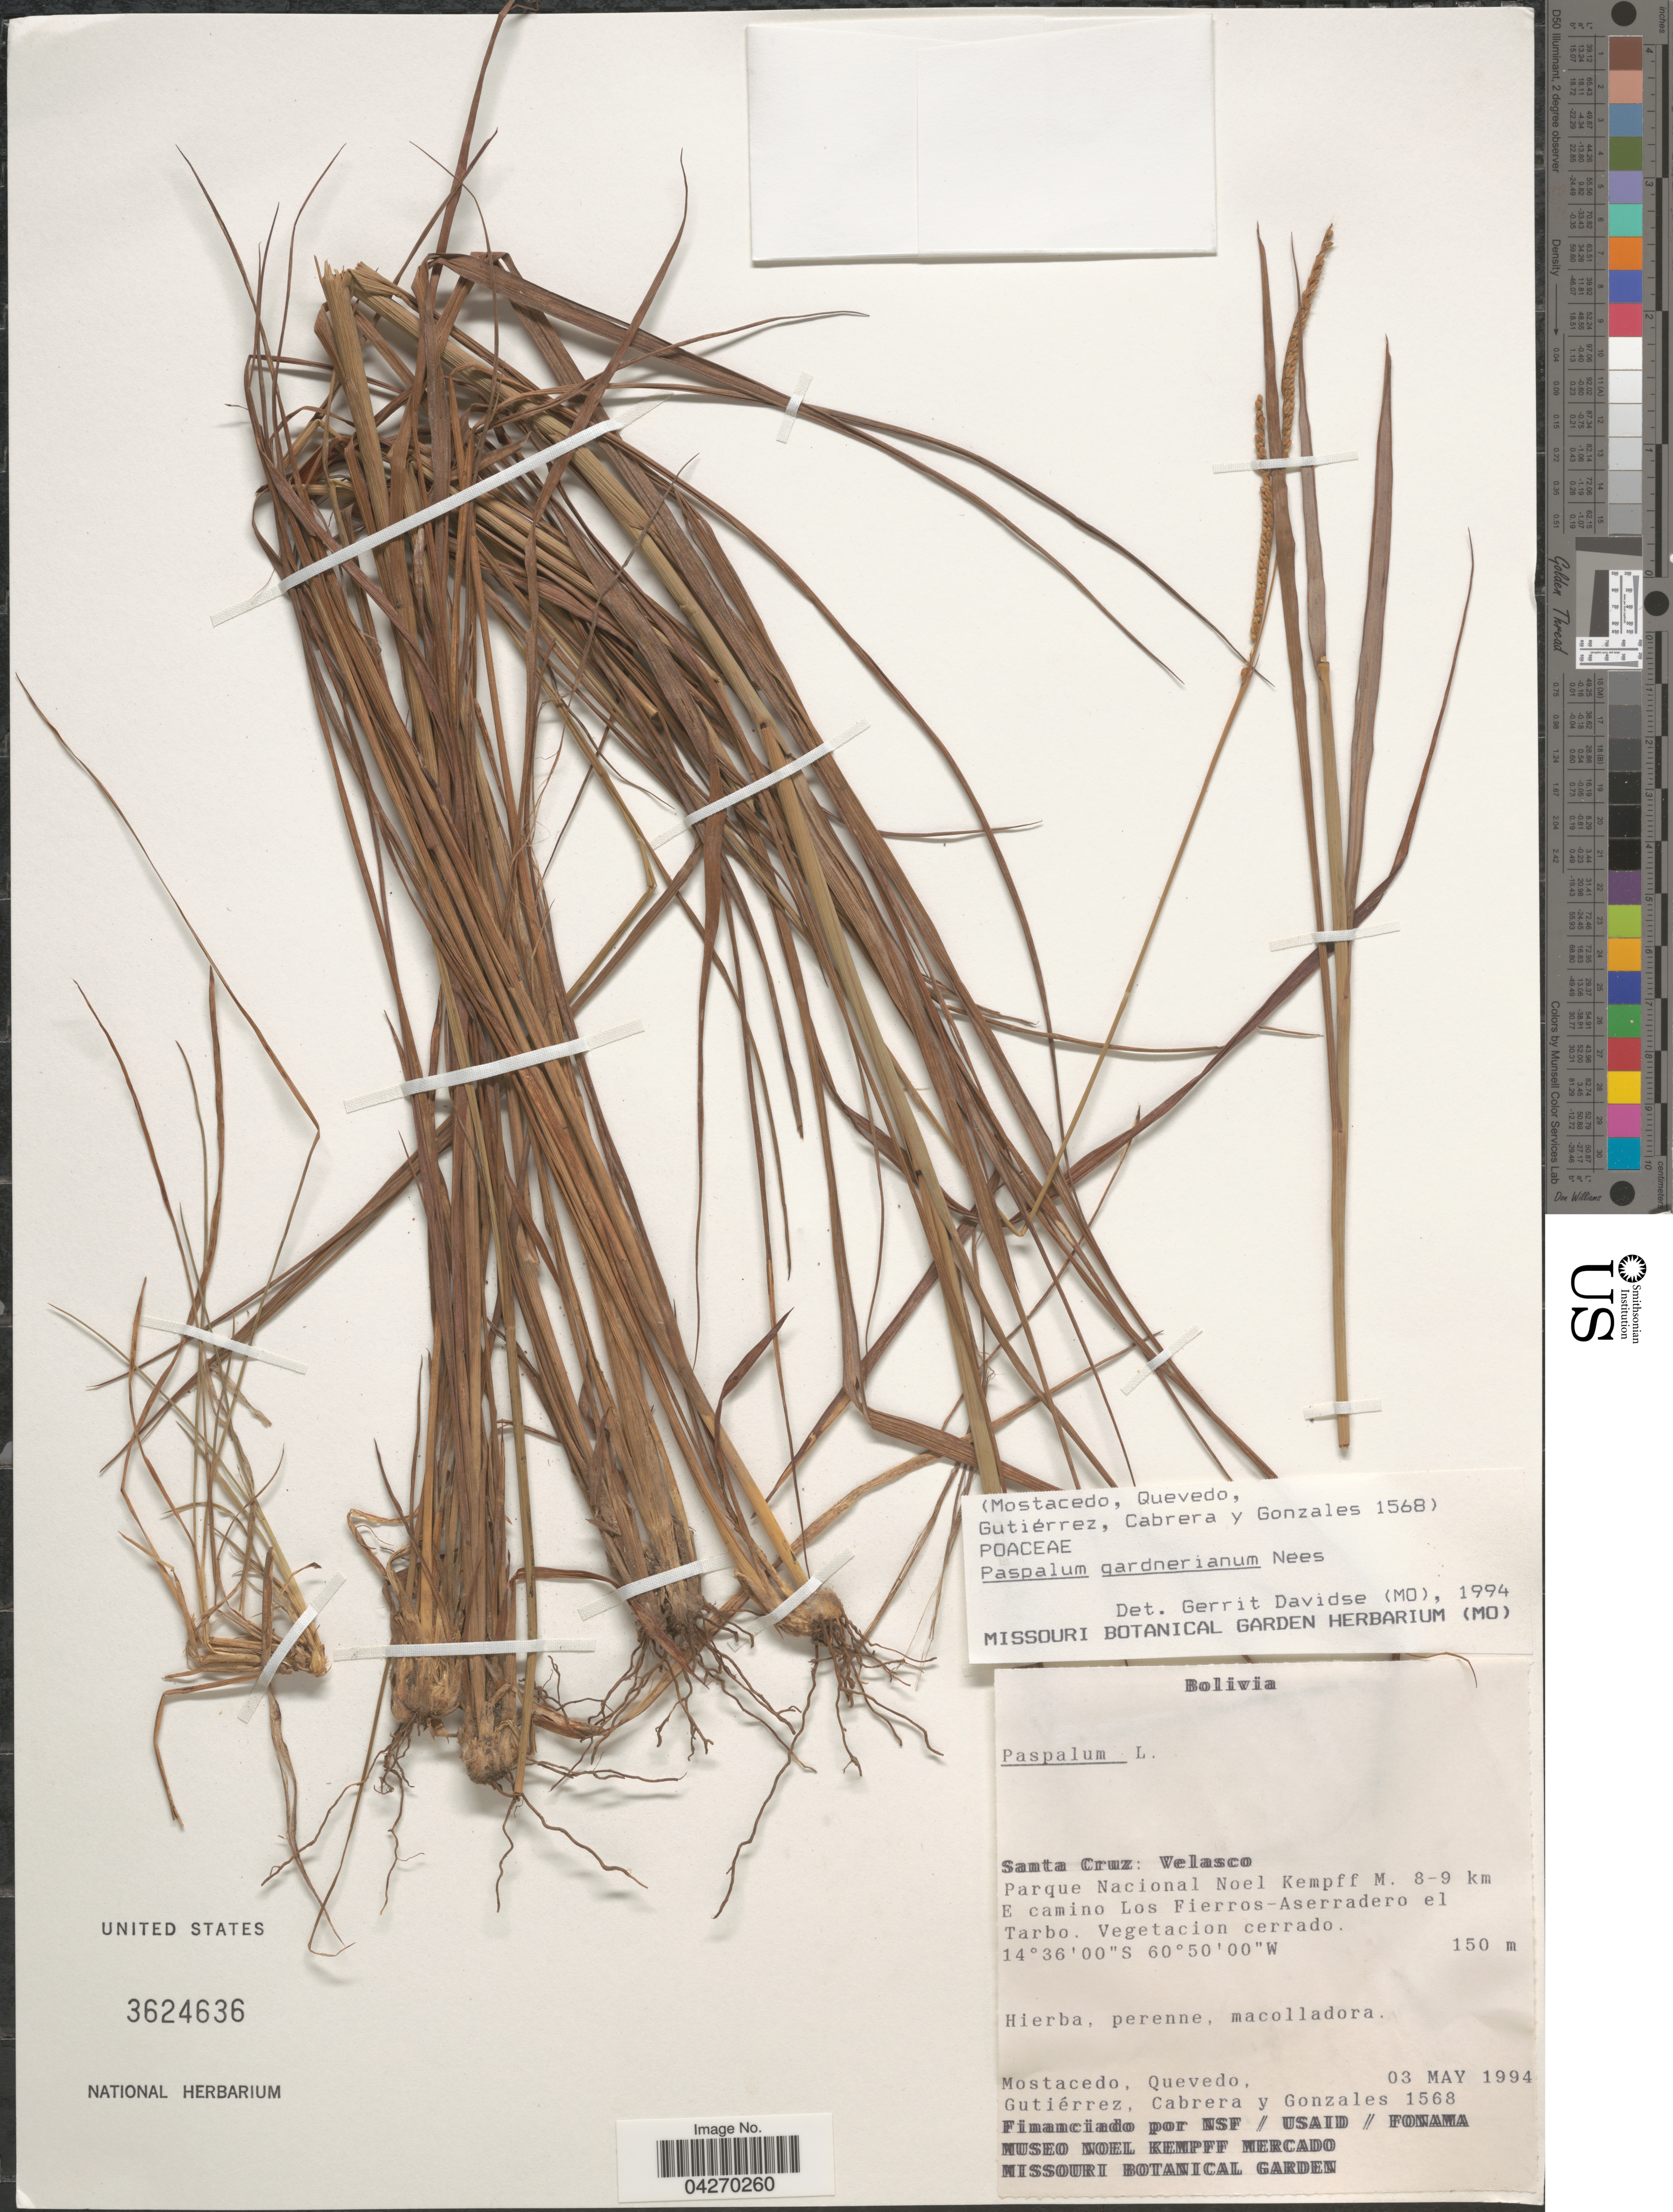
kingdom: Plantae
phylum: Tracheophyta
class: Liliopsida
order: Poales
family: Poaceae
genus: Paspalum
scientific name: Paspalum gardnerianum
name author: Nees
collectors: Mostacedo, --, -- Quevedo, Gutiérrez, --, Cabrera, -- & Gonzales, --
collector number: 1568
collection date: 1994-05-03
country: Bolivia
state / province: Santa Cruz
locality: Velasco. Parque Nacional Noel Kempff M. 8-9 km E camino Los Fierros-Aserradero el Tarbo.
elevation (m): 150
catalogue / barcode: US 3624636